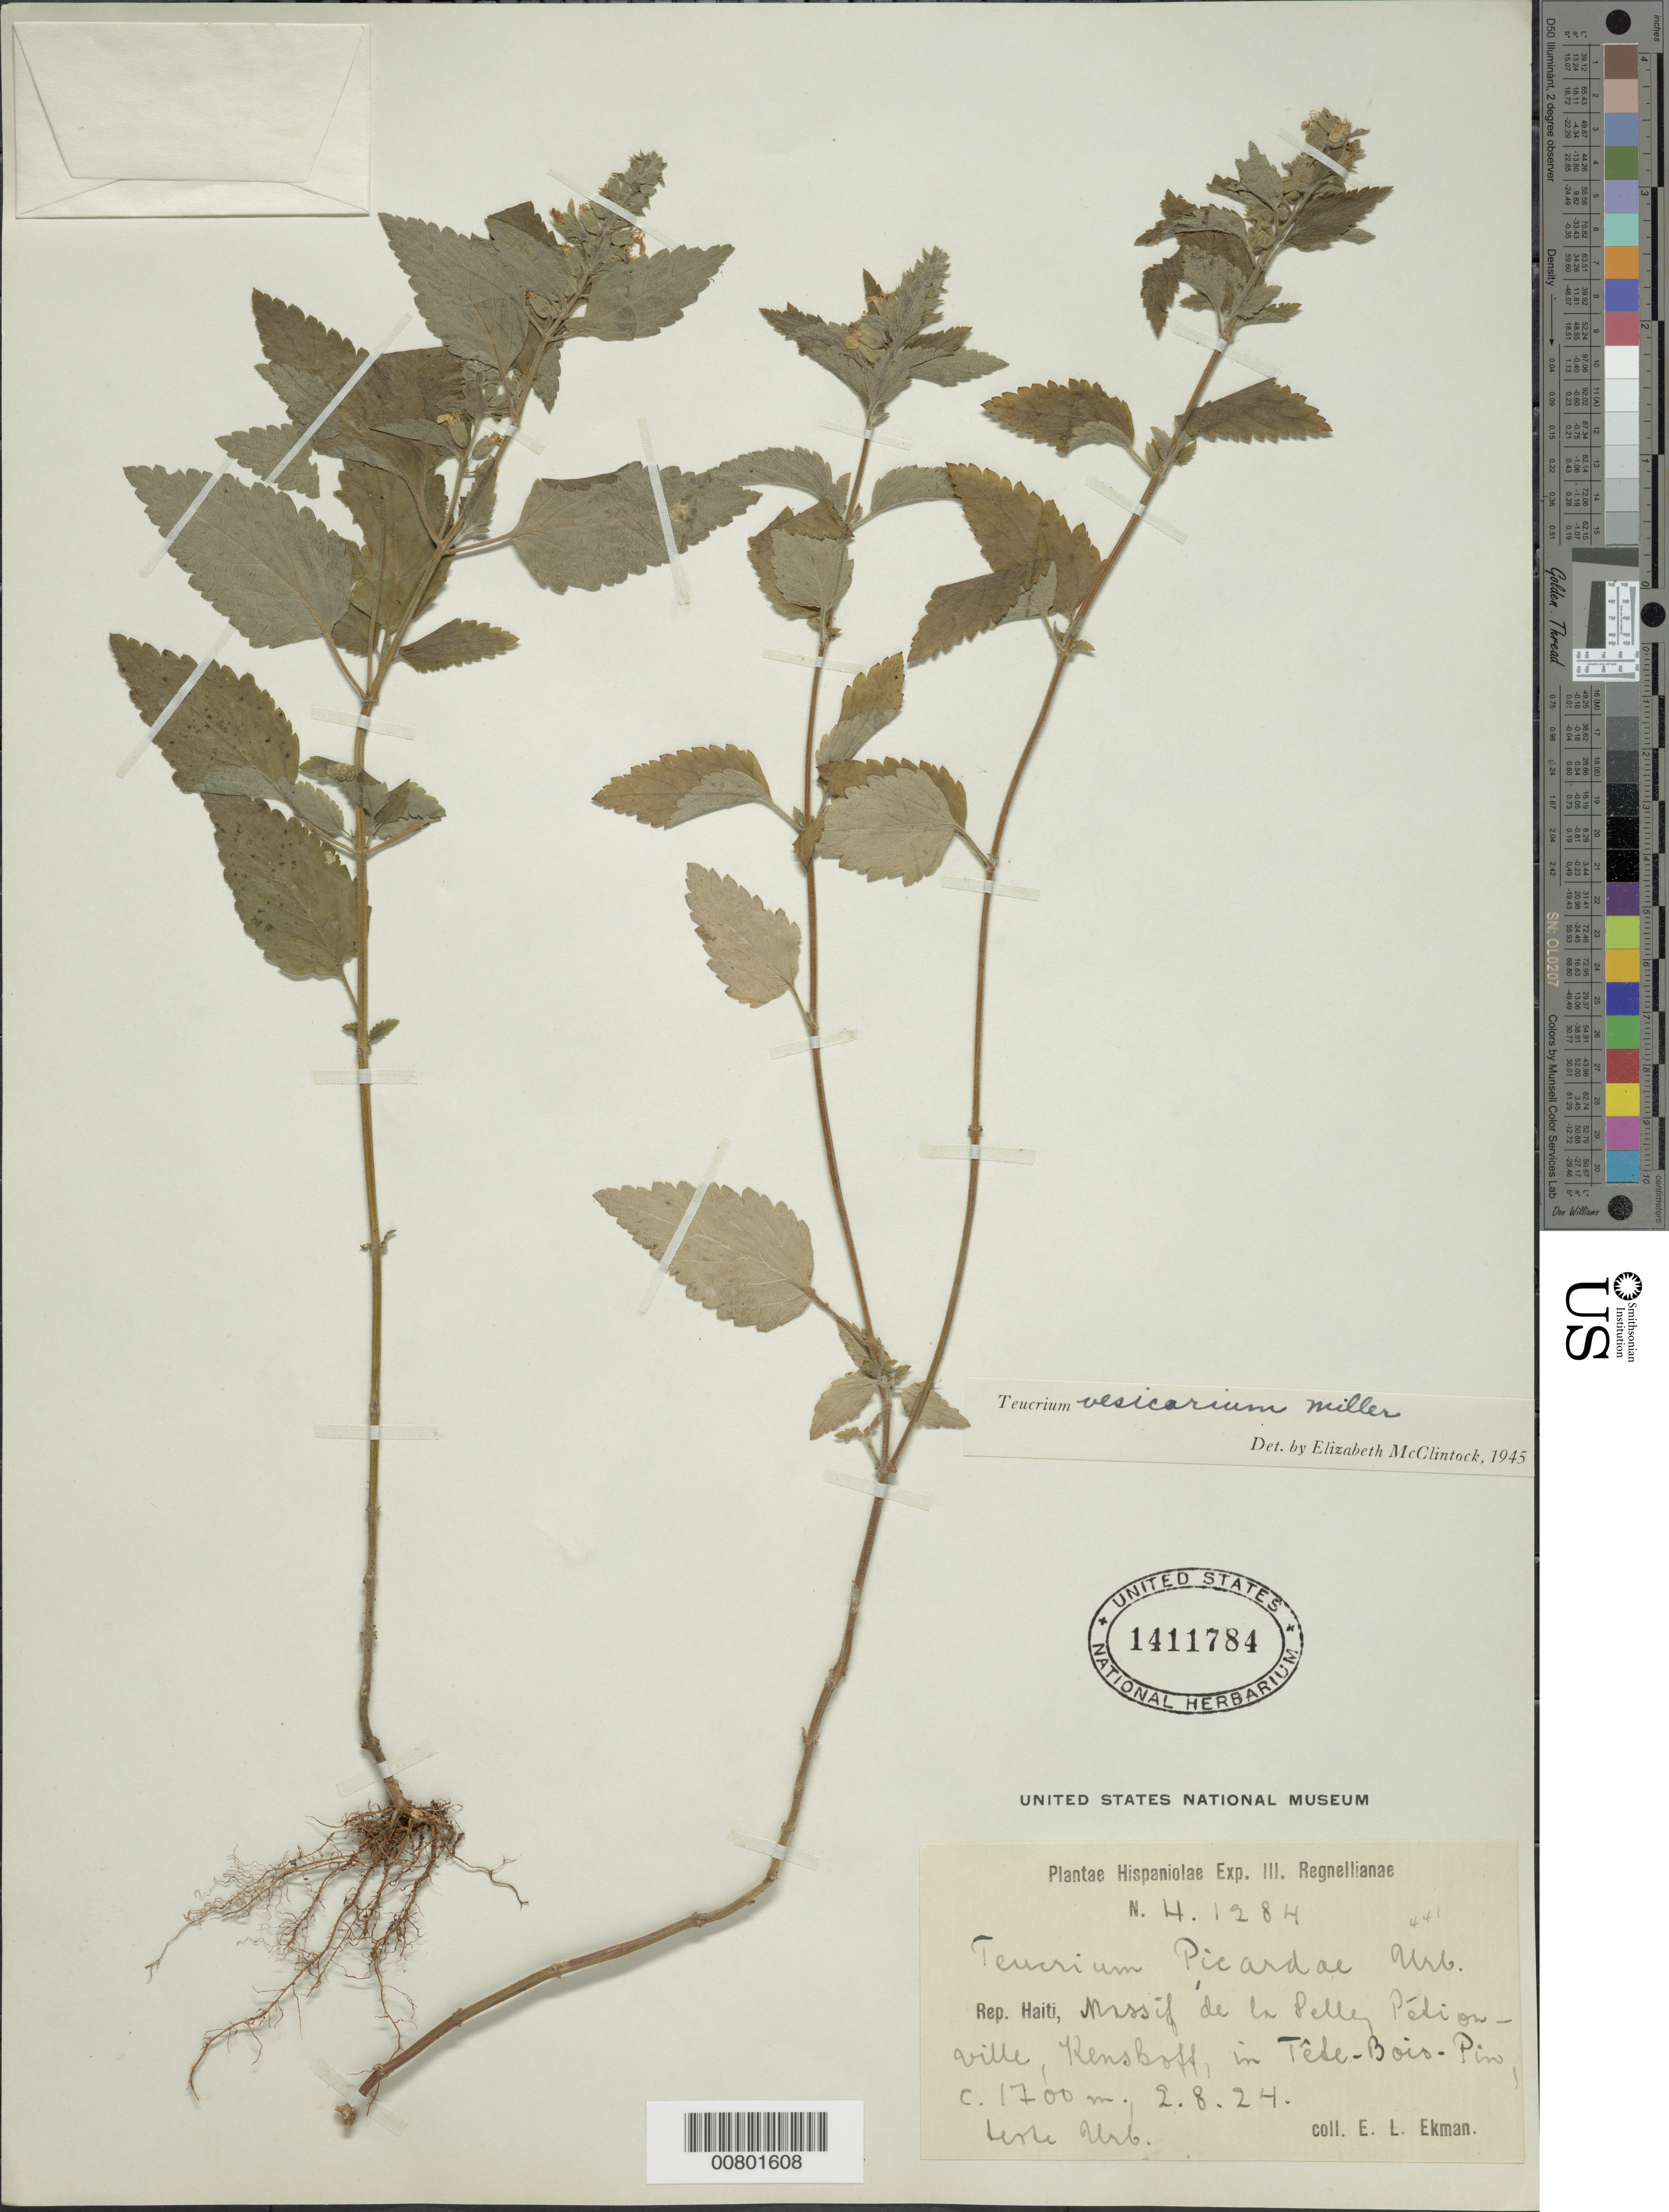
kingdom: Plantae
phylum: Tracheophyta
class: Magnoliopsida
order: Lamiales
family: Lamiaceae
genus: Teucrium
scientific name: Teucrium vesicarium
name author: Mill.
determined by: McClintock, E.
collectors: E. L. Ekman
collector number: H 1284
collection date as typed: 02 Aug 1924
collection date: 1924-08-02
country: Haiti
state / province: Ouest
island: Hispaniola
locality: Massif de la Selle, Pétionville, Kenskoff, in Tête-Bois-Pin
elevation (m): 1700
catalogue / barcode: US 1411784